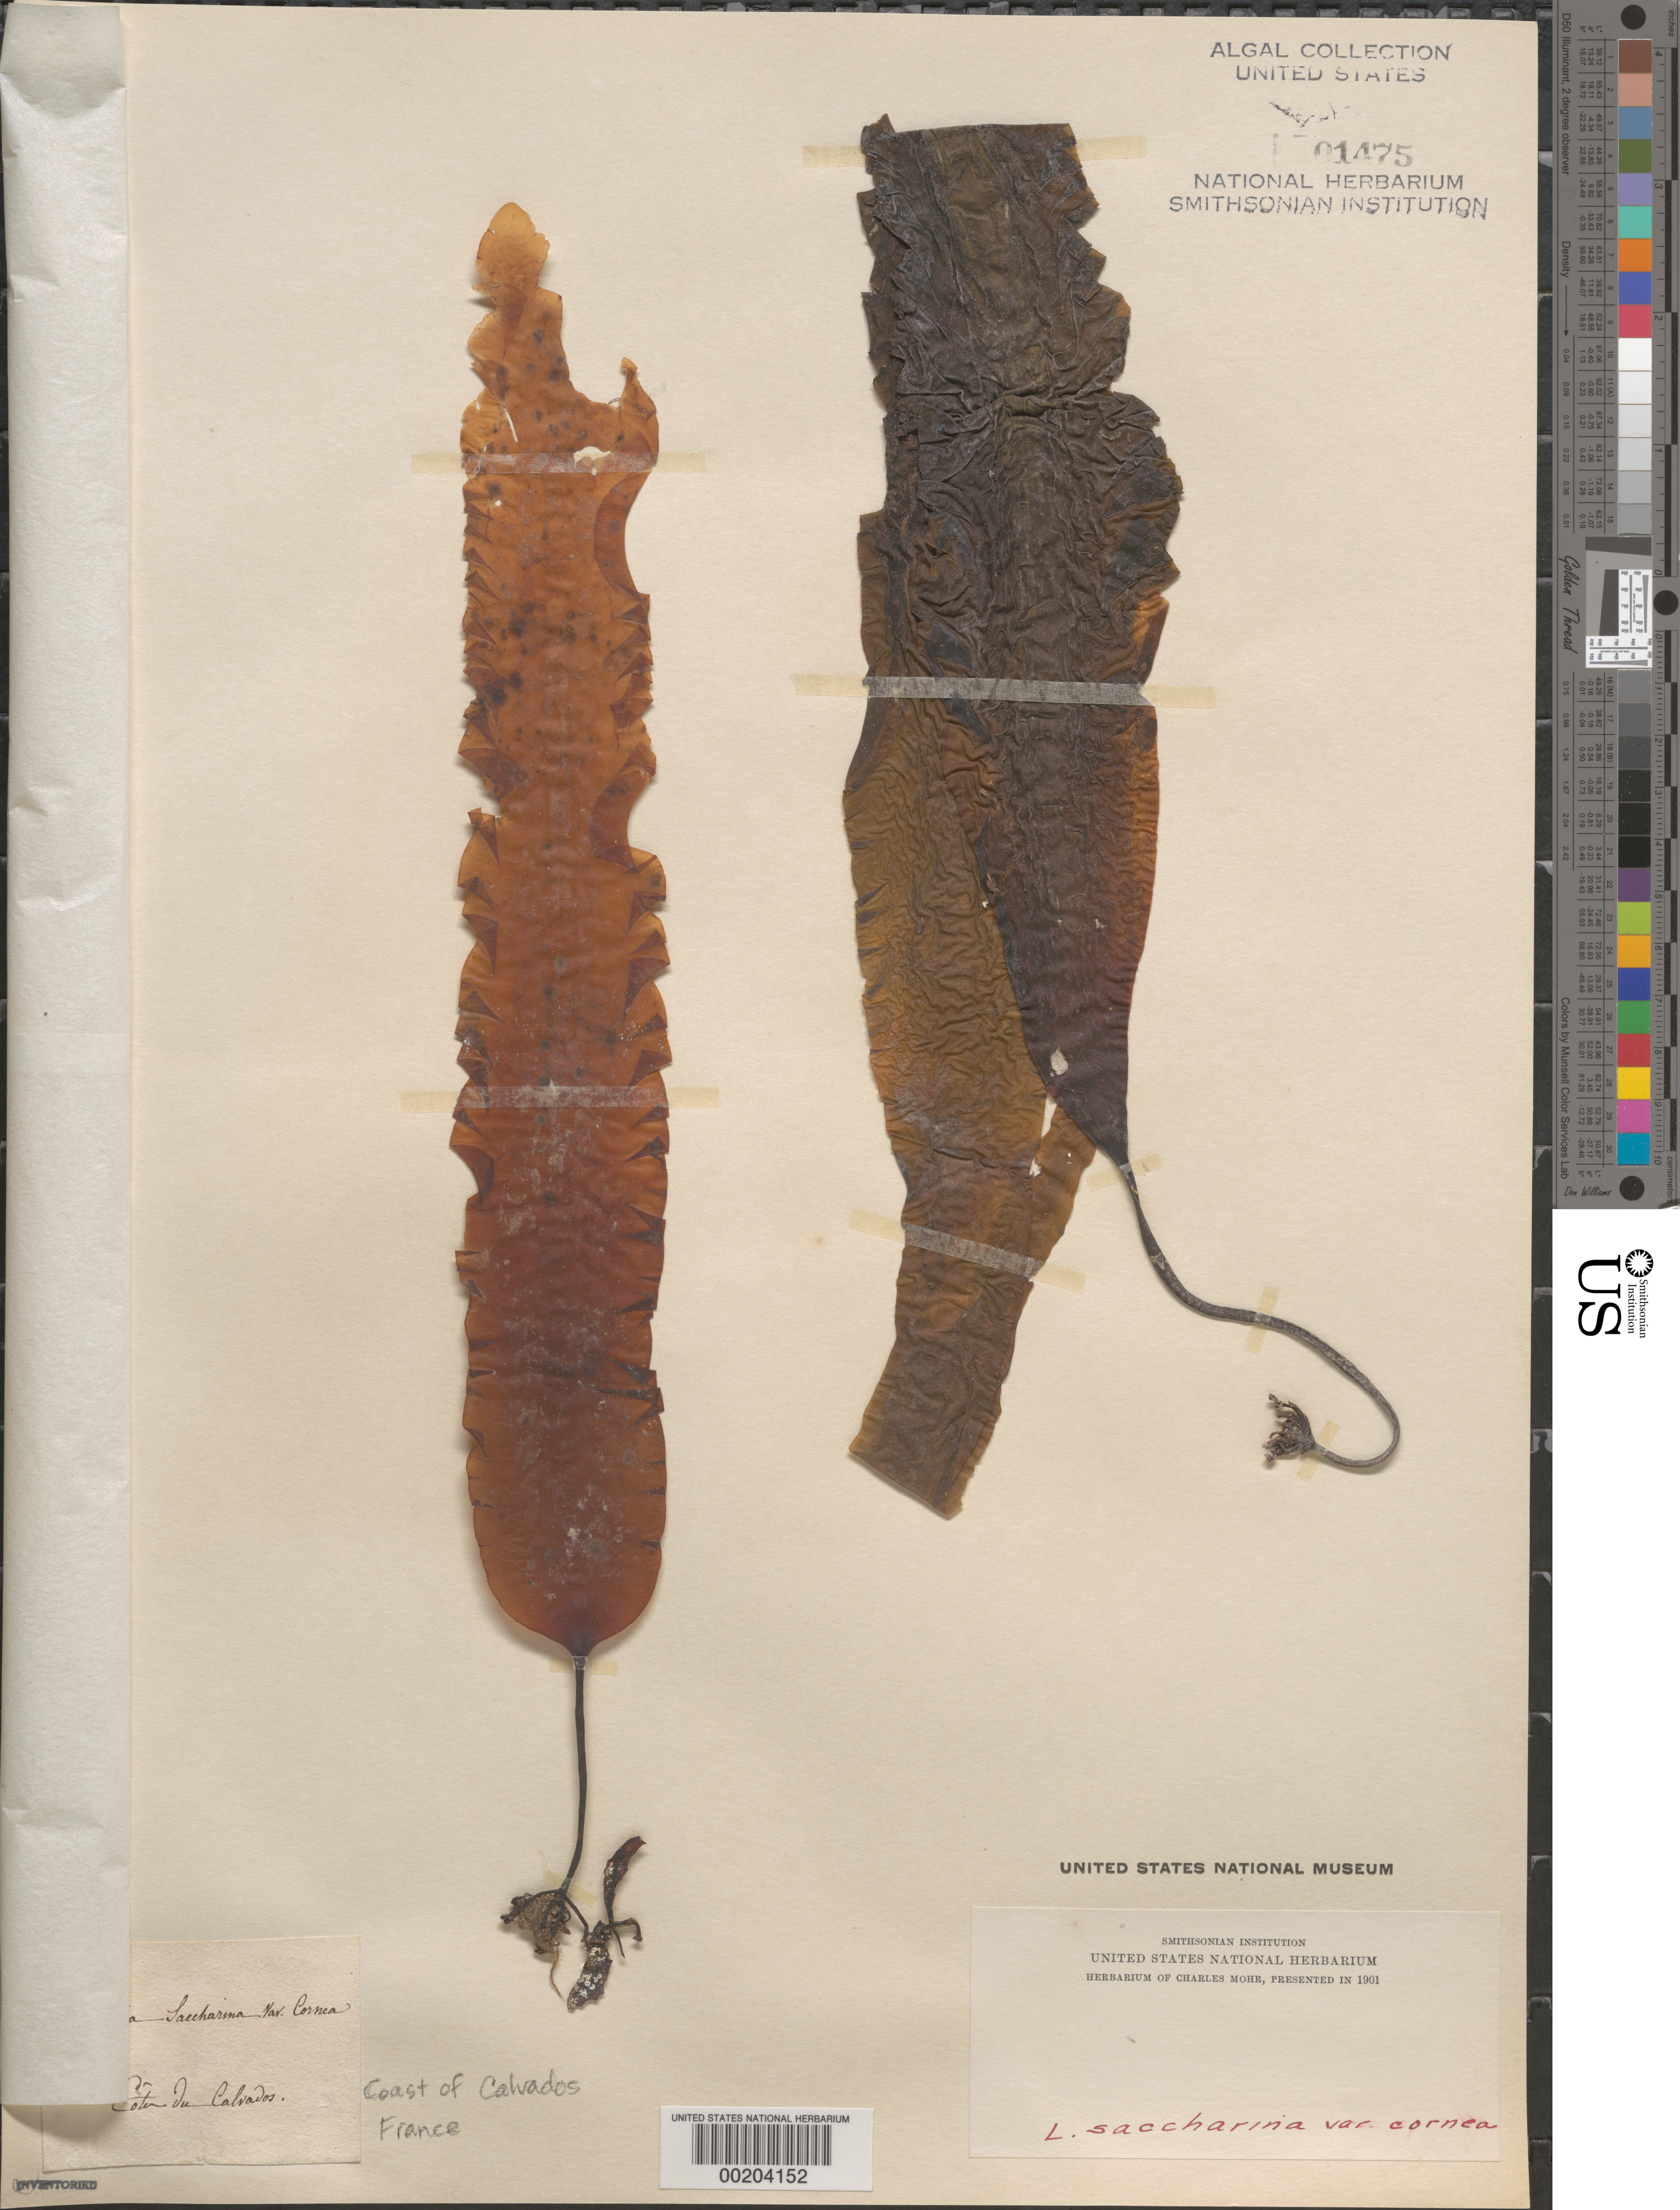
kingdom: Chromista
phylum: Ochrophyta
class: Phaeophyceae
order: Laminariales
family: Laminariaceae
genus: Saccharina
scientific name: Saccharina latissima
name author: C.E. Lane et al.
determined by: Algae name updating Project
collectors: Mohr herbarium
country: France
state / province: Normandie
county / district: Calvados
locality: Coast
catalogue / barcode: US 1475